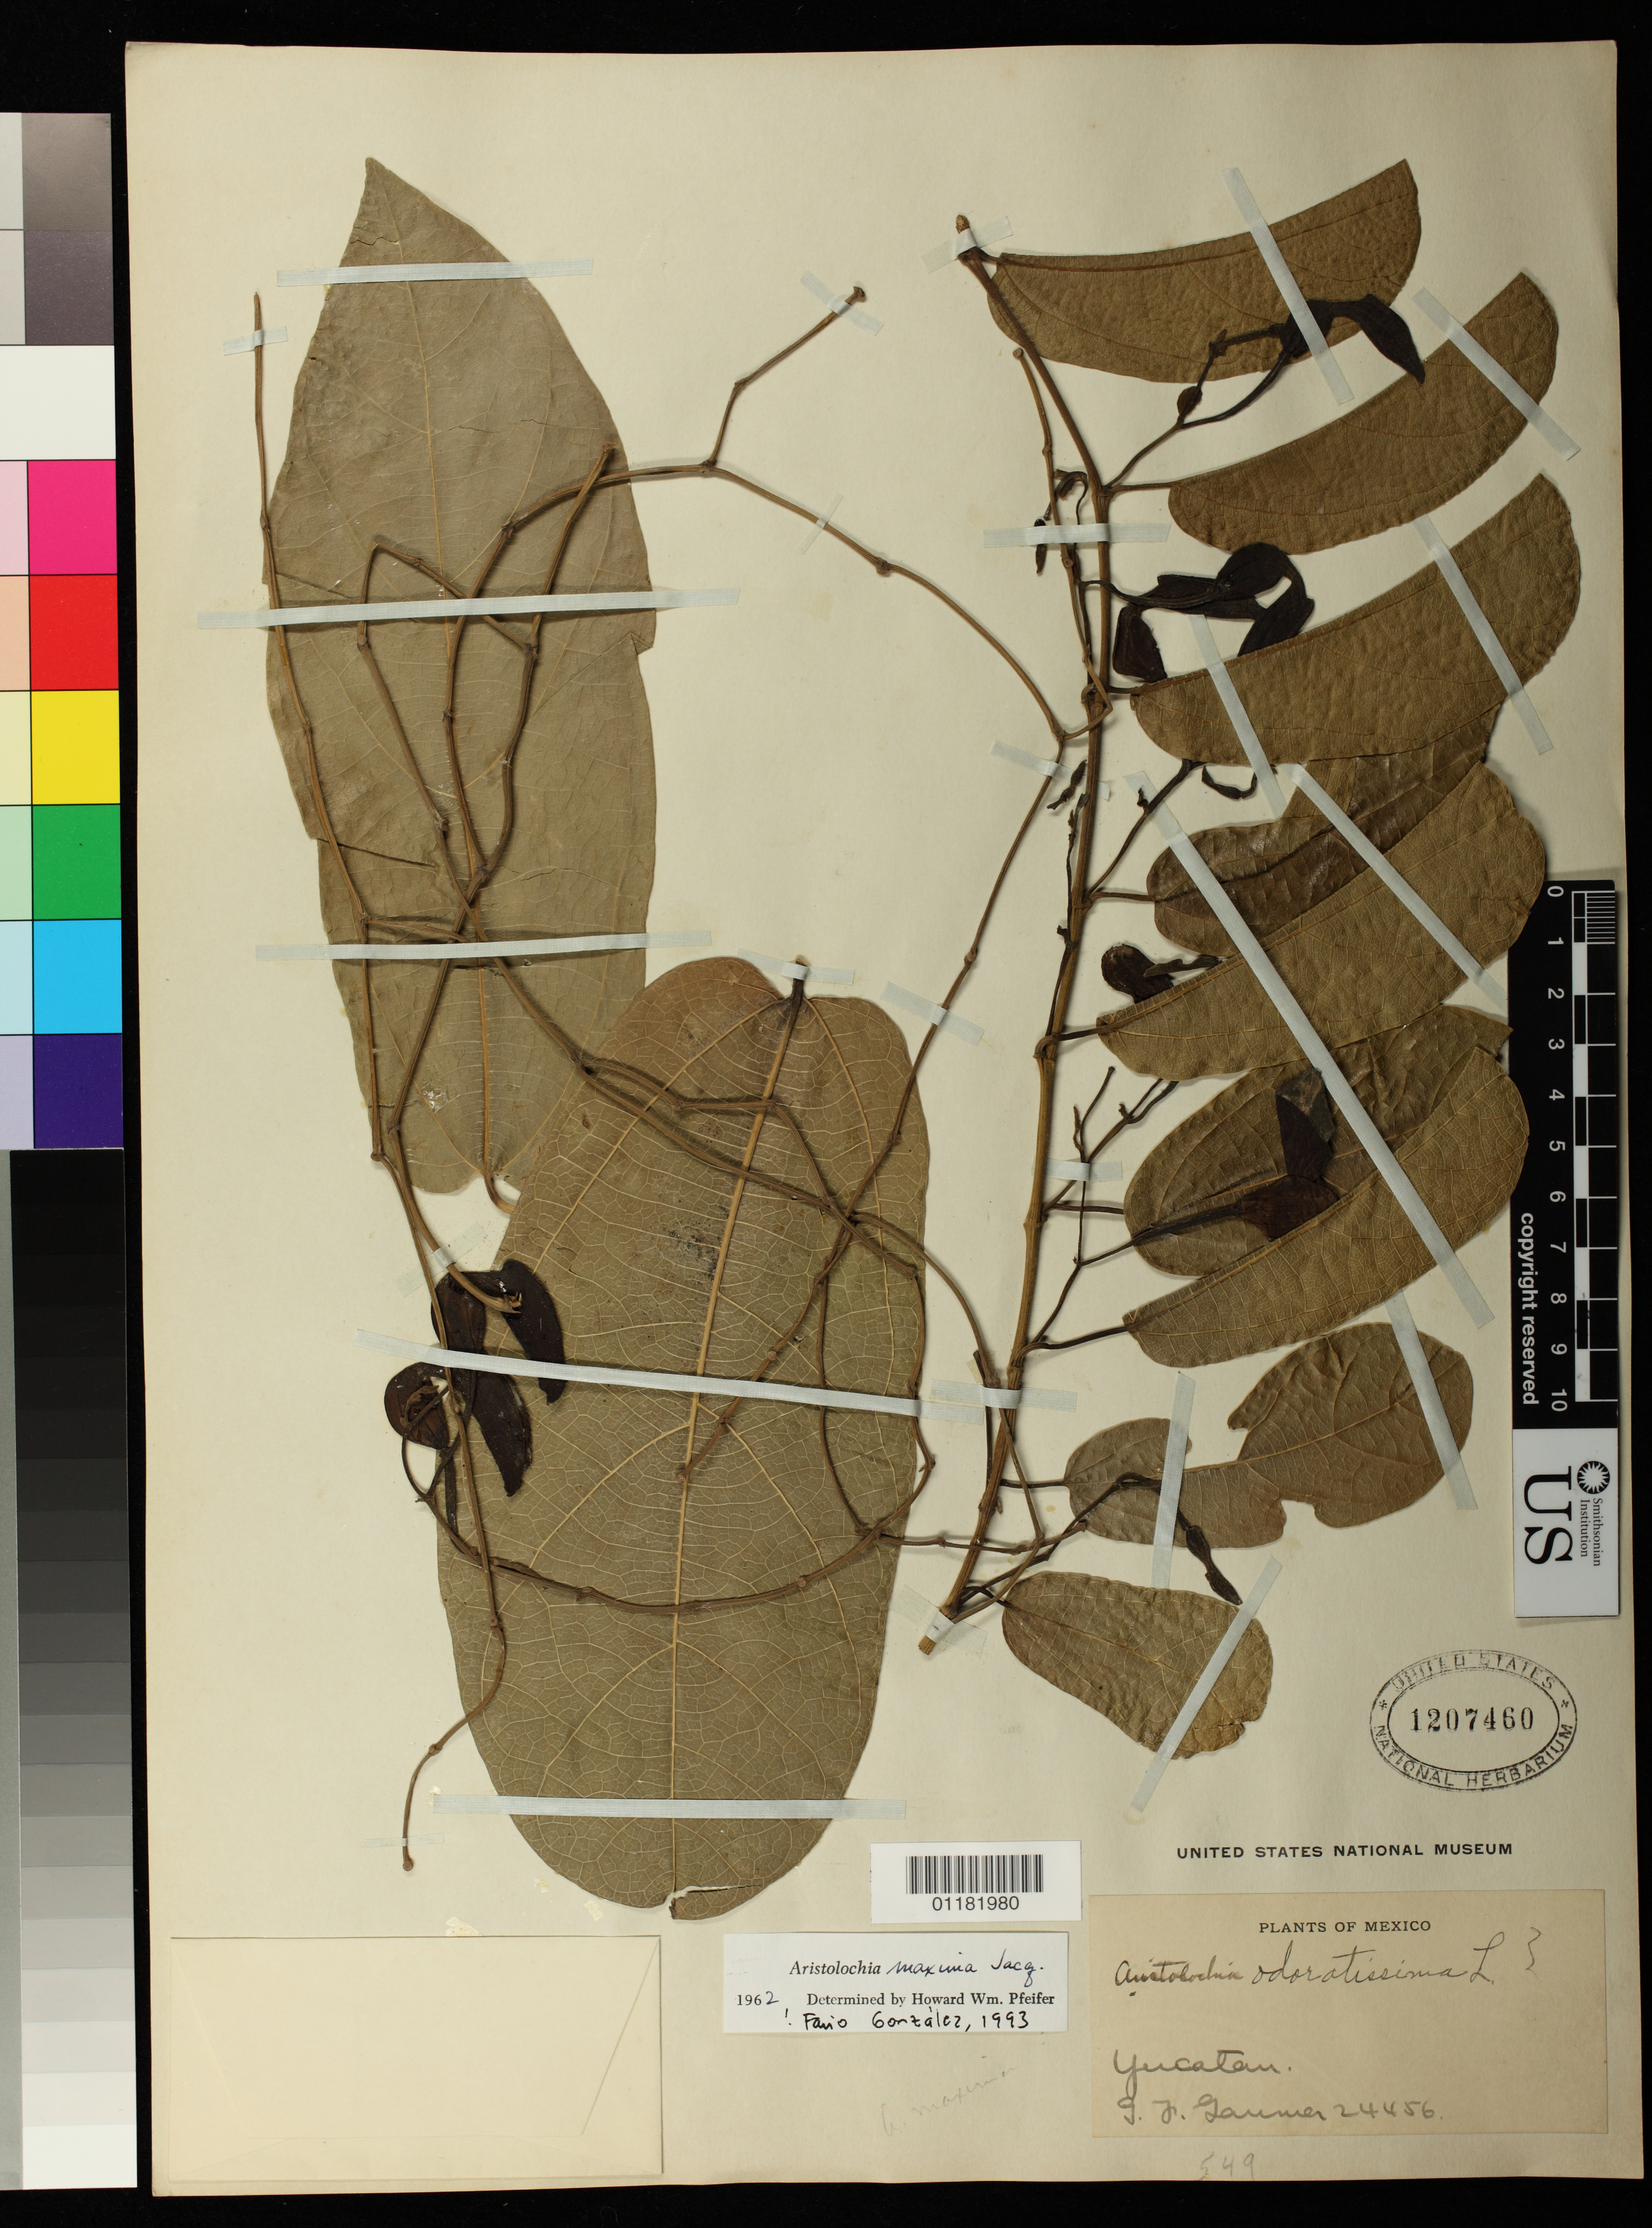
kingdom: Plantae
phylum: Tracheophyta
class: Magnoliopsida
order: Piperales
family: Aristolochiaceae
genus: Aristolochia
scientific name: Aristolochia maxima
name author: Jacq.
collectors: G. F. Gaumer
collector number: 24456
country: Mexico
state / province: Yucatán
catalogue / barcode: US 1207460